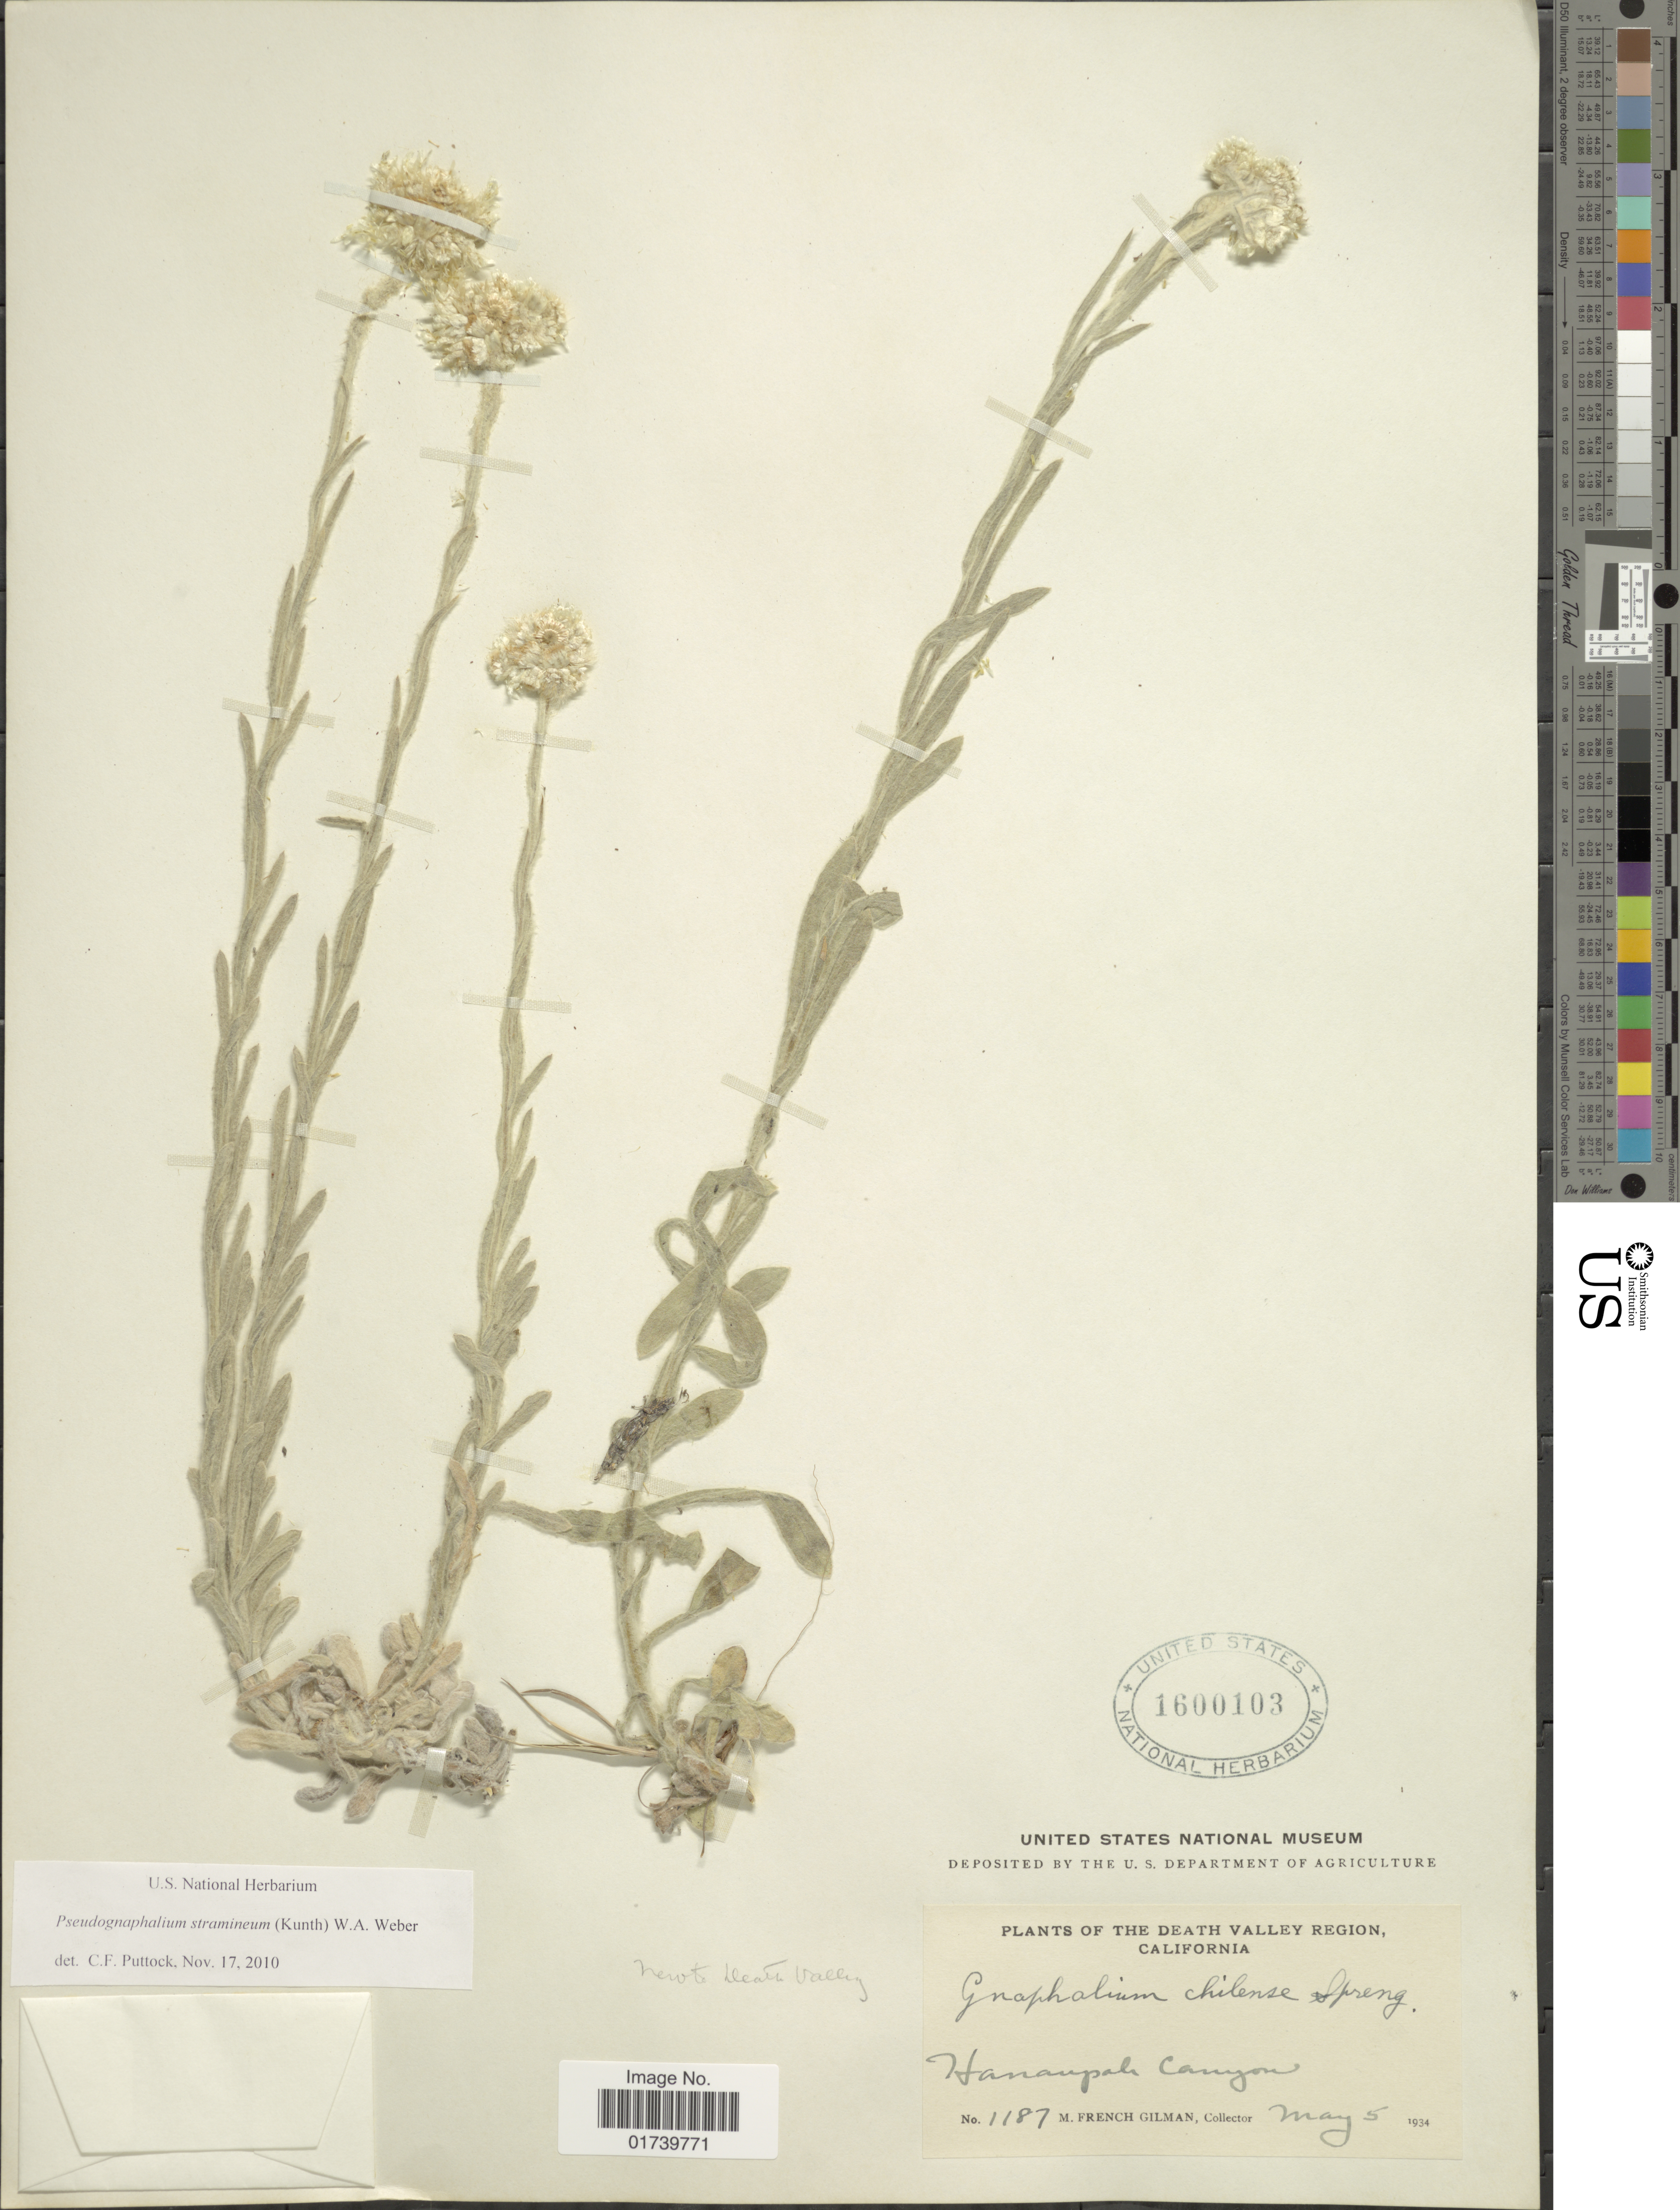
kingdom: Plantae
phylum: Tracheophyta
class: Magnoliopsida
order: Asterales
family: Asteraceae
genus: Pseudognaphalium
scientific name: Pseudognaphalium stramineum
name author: (Kunth) Anderb.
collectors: M. F. Gilman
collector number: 1187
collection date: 1934-05-05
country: United States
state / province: California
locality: Death Valley Region. Hanaupah Canyon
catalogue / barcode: US 1600103